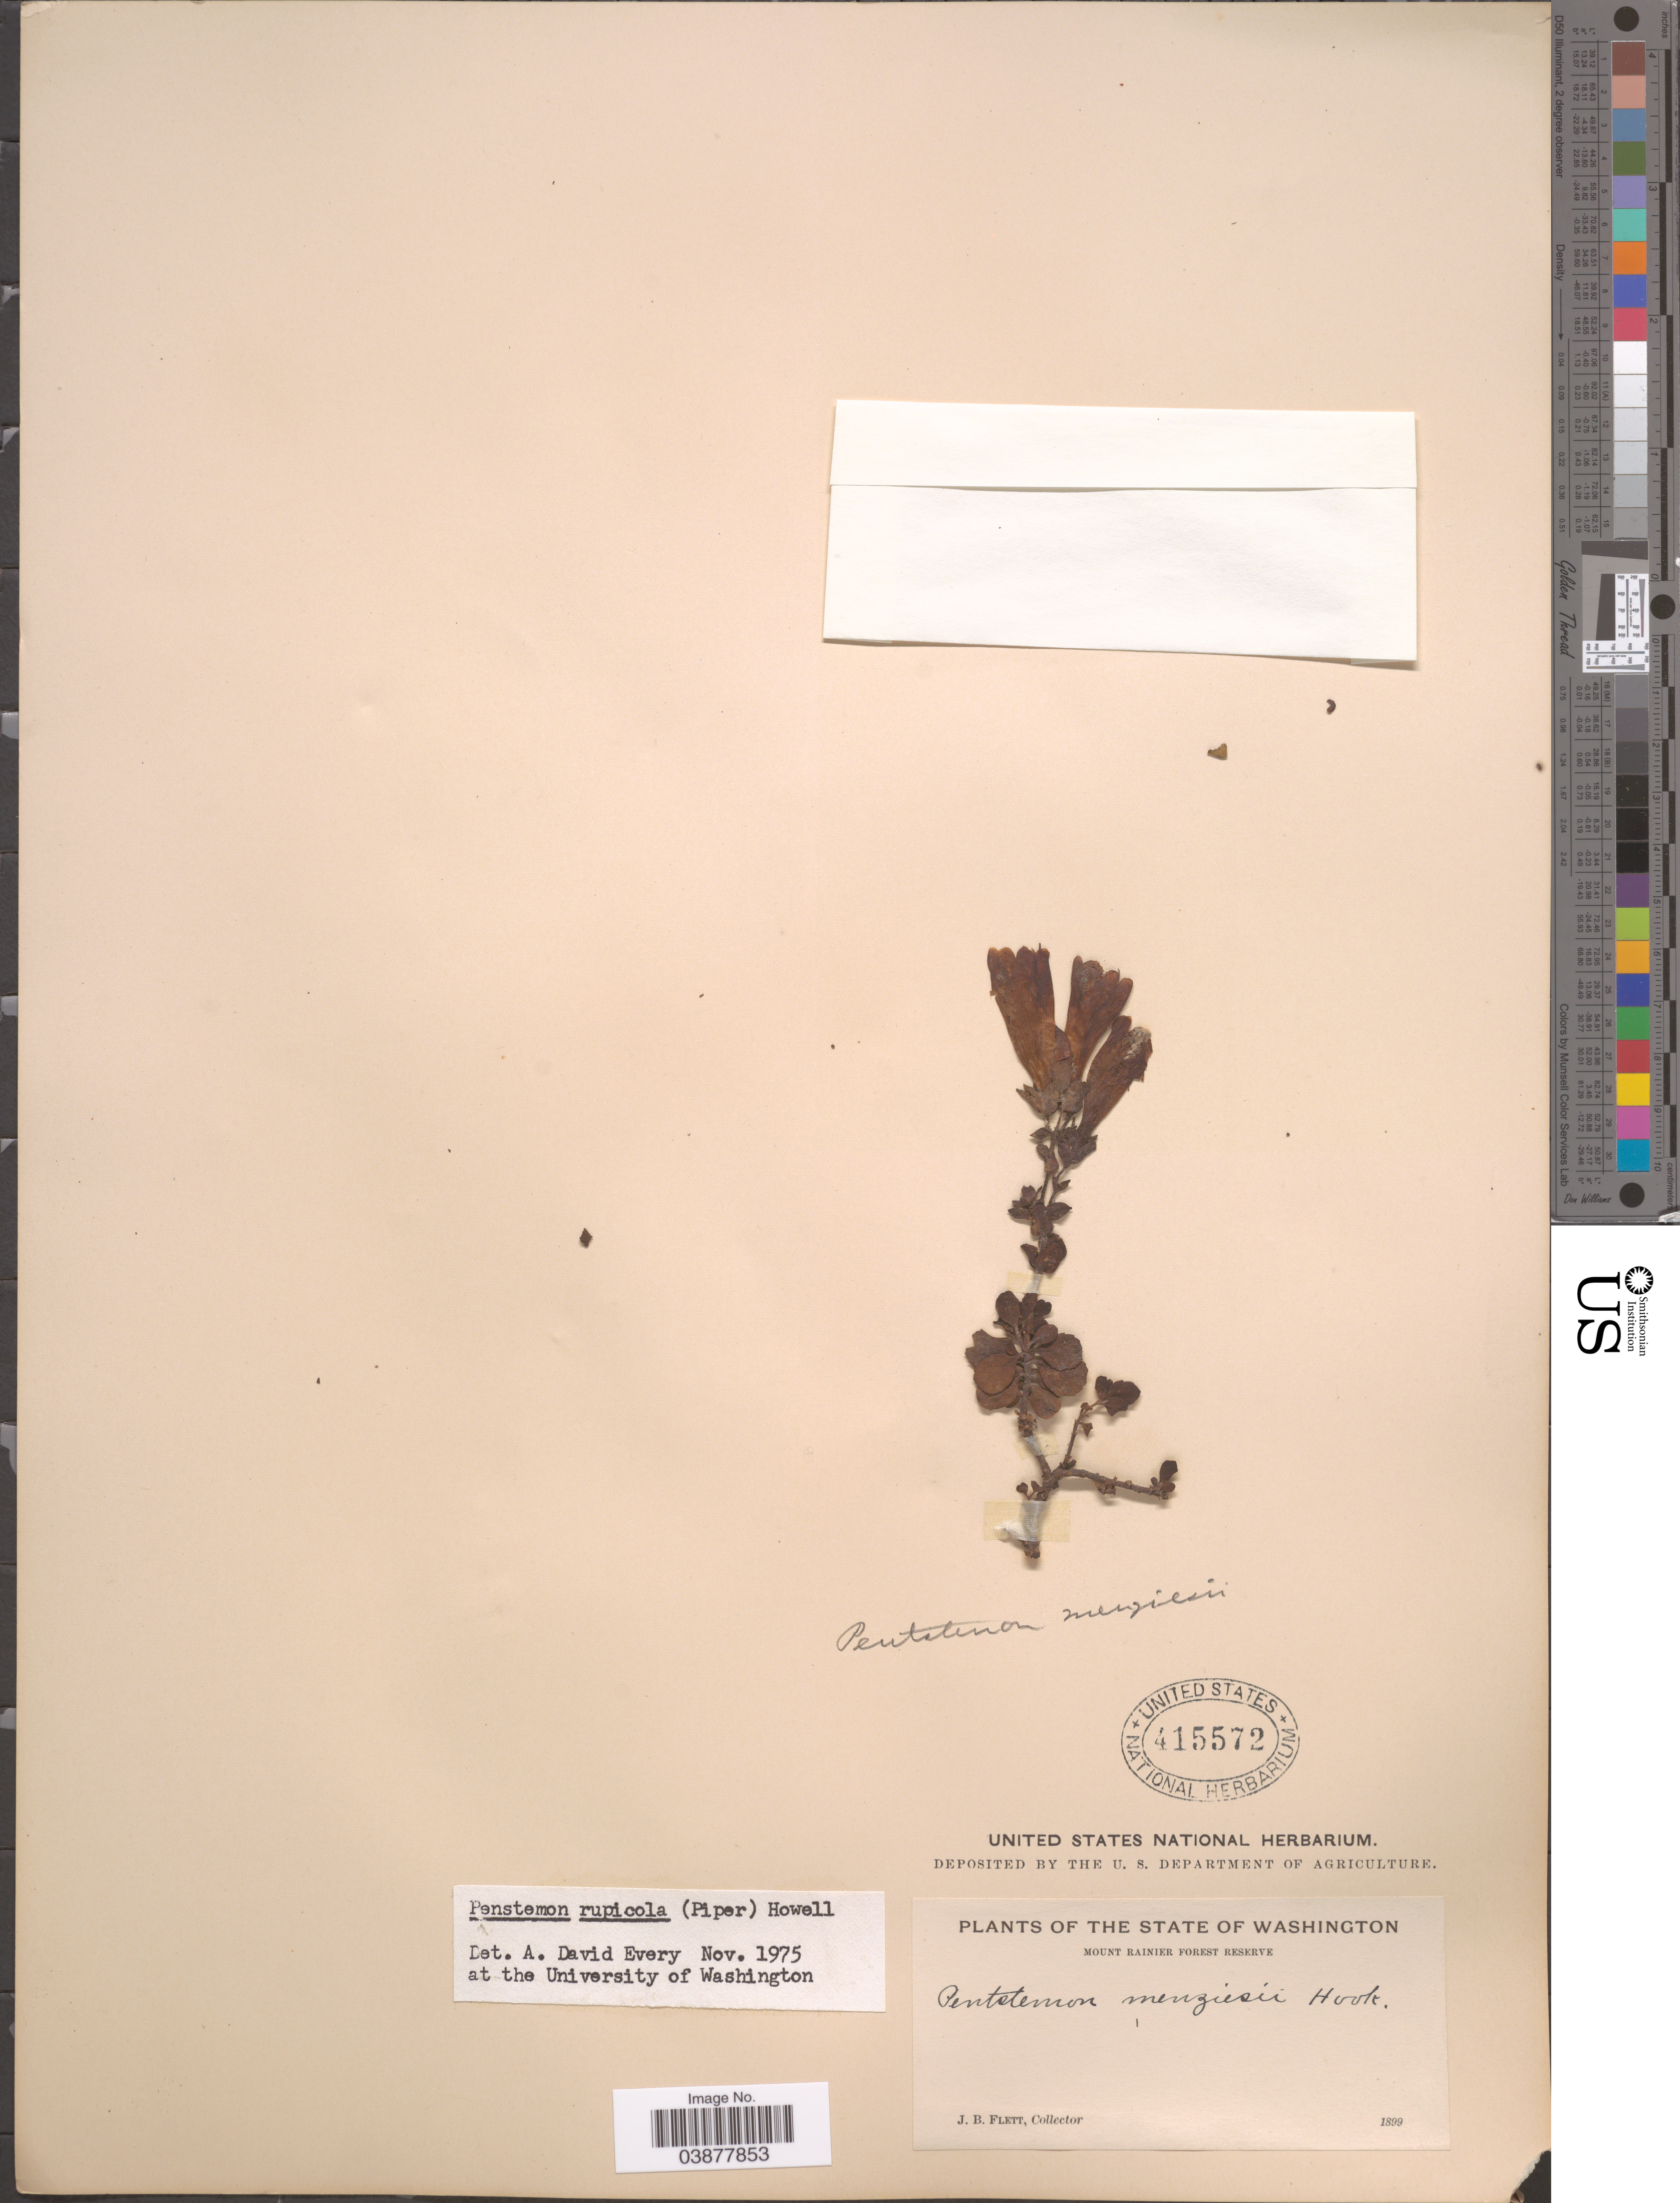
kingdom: Plantae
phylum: Tracheophyta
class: Magnoliopsida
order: Lamiales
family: Plantaginaceae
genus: Penstemon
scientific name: Penstemon rupicola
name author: (Piper) Howell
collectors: J. Flett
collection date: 1899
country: United States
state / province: Washington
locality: Mount Rainier Forest Reserve.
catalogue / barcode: US 415572